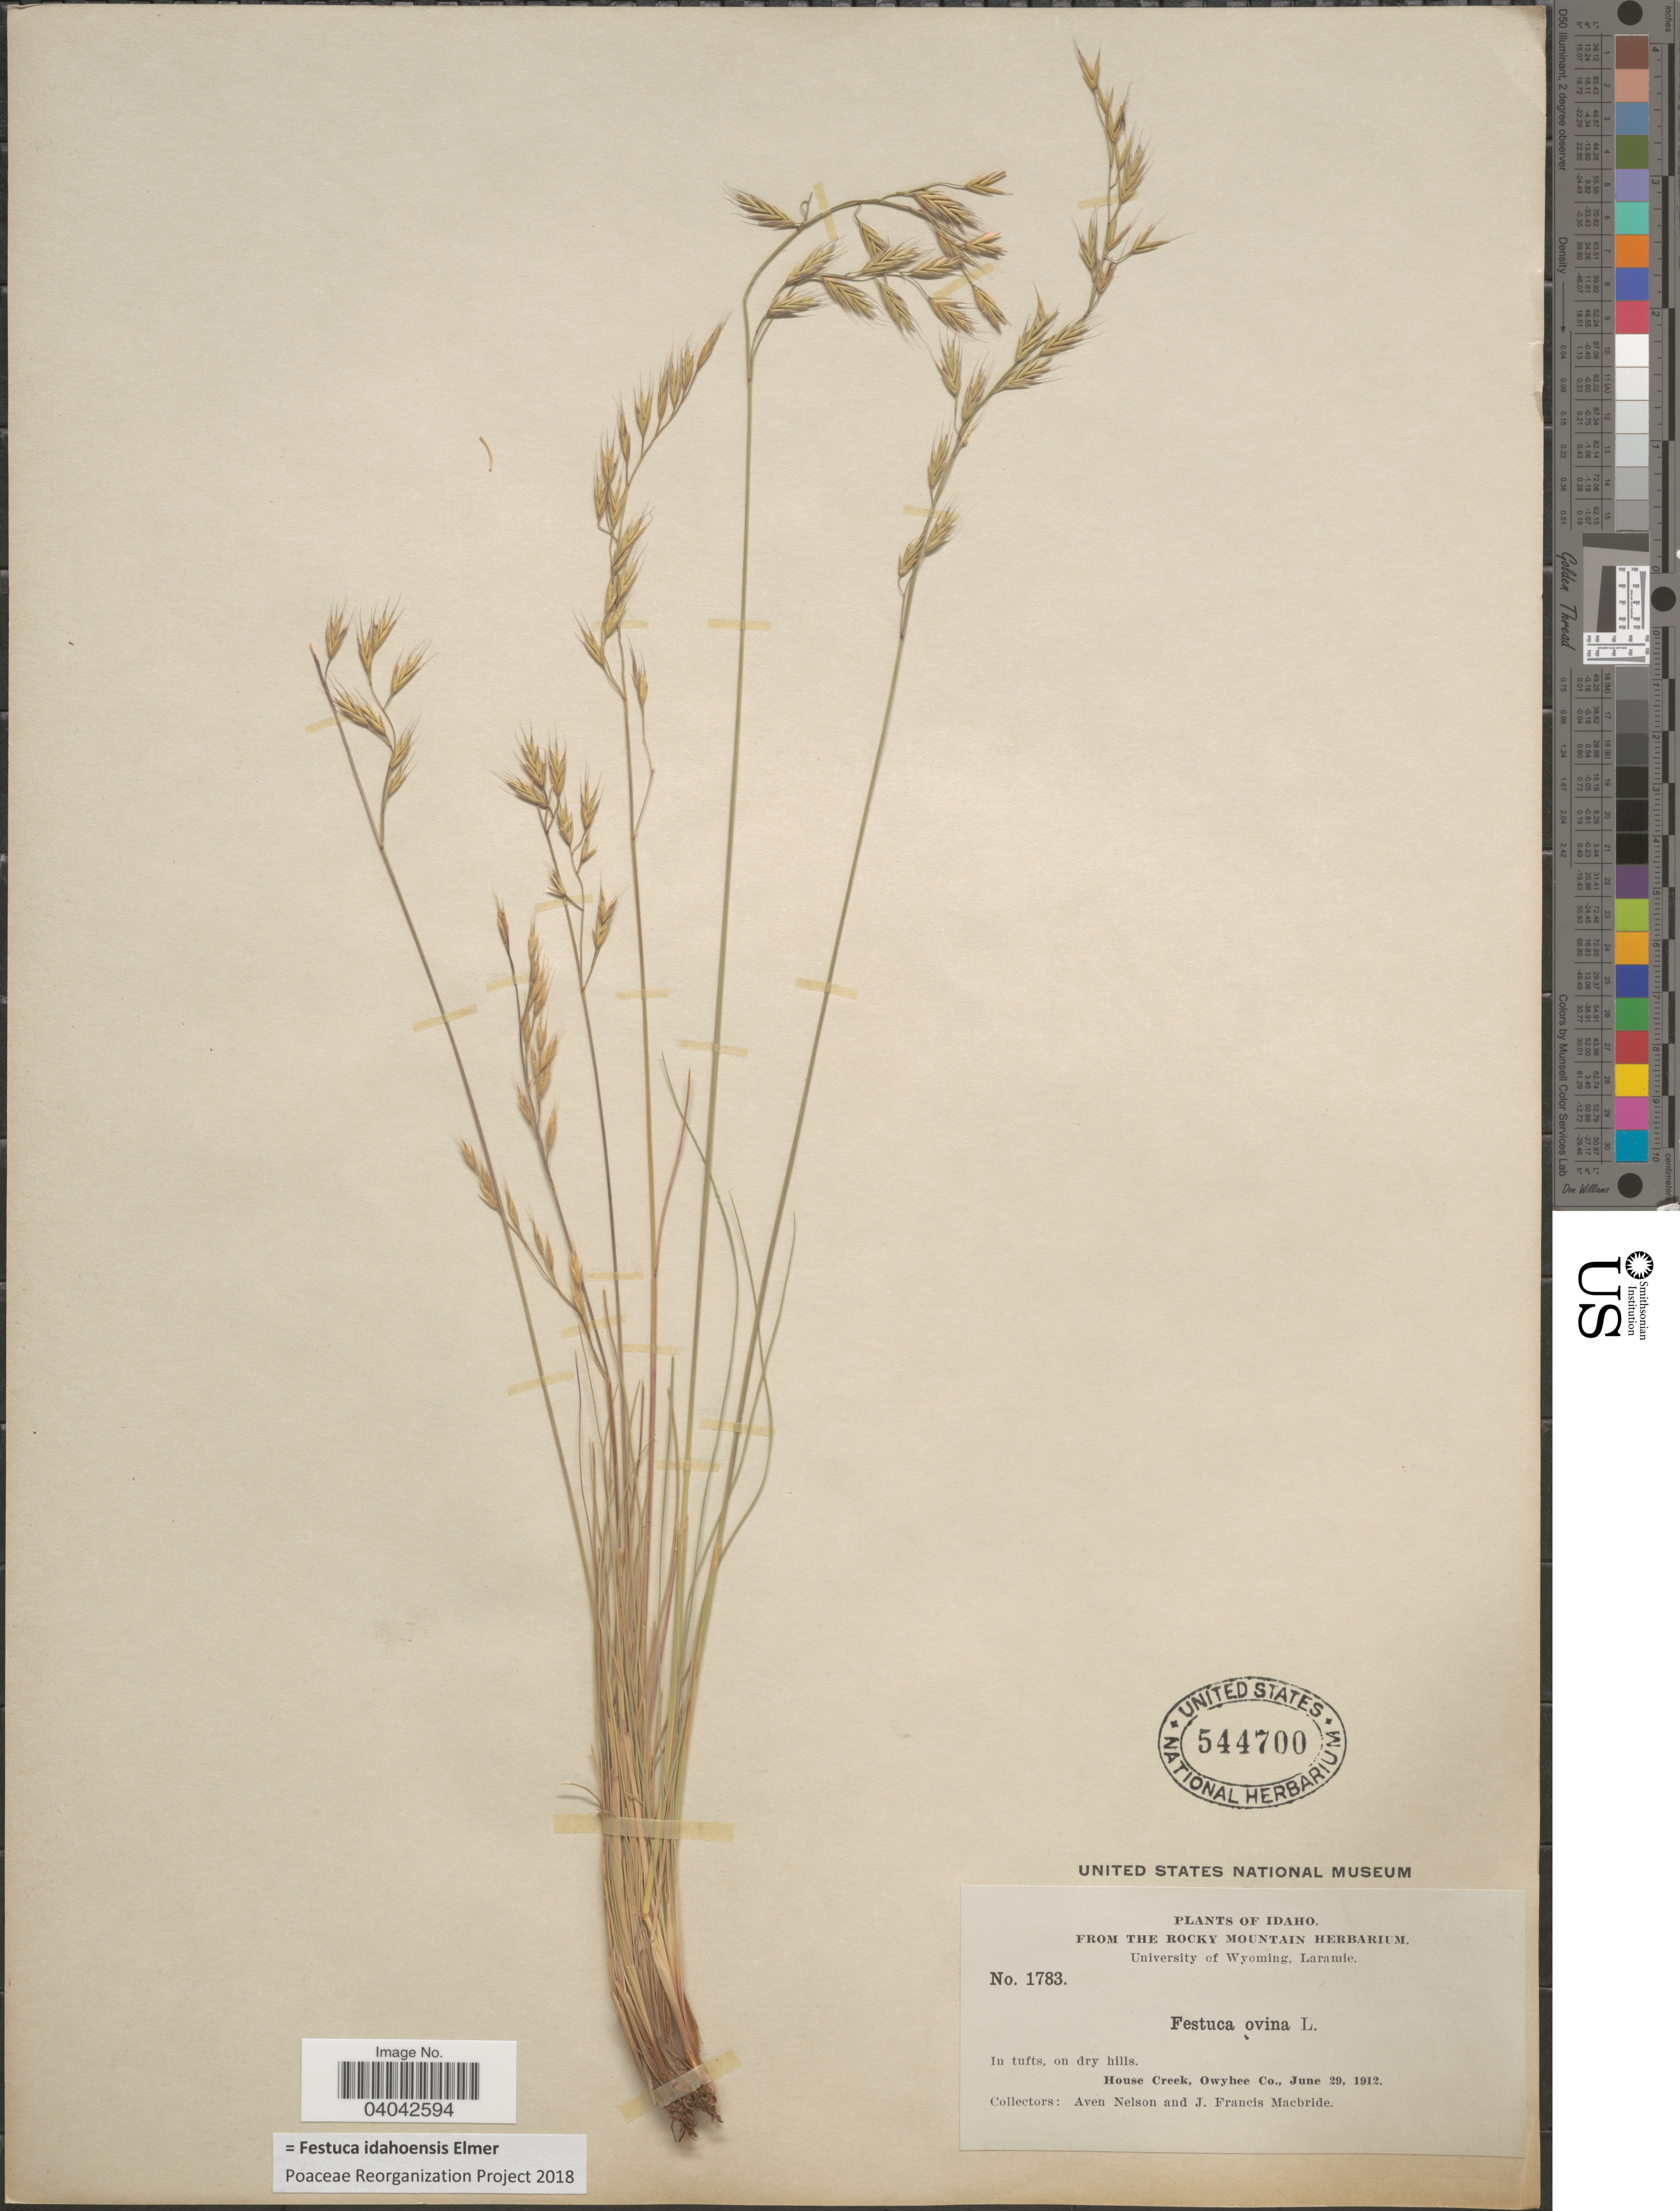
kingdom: Plantae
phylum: Tracheophyta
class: Liliopsida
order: Poales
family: Poaceae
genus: Festuca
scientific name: Festuca idahoensis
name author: Elmer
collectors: A. Nelson & J. F. Macbride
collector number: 1783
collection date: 1912-06-29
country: United States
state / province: Idaho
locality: House Creek, Owyhee Co.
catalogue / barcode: US 544700